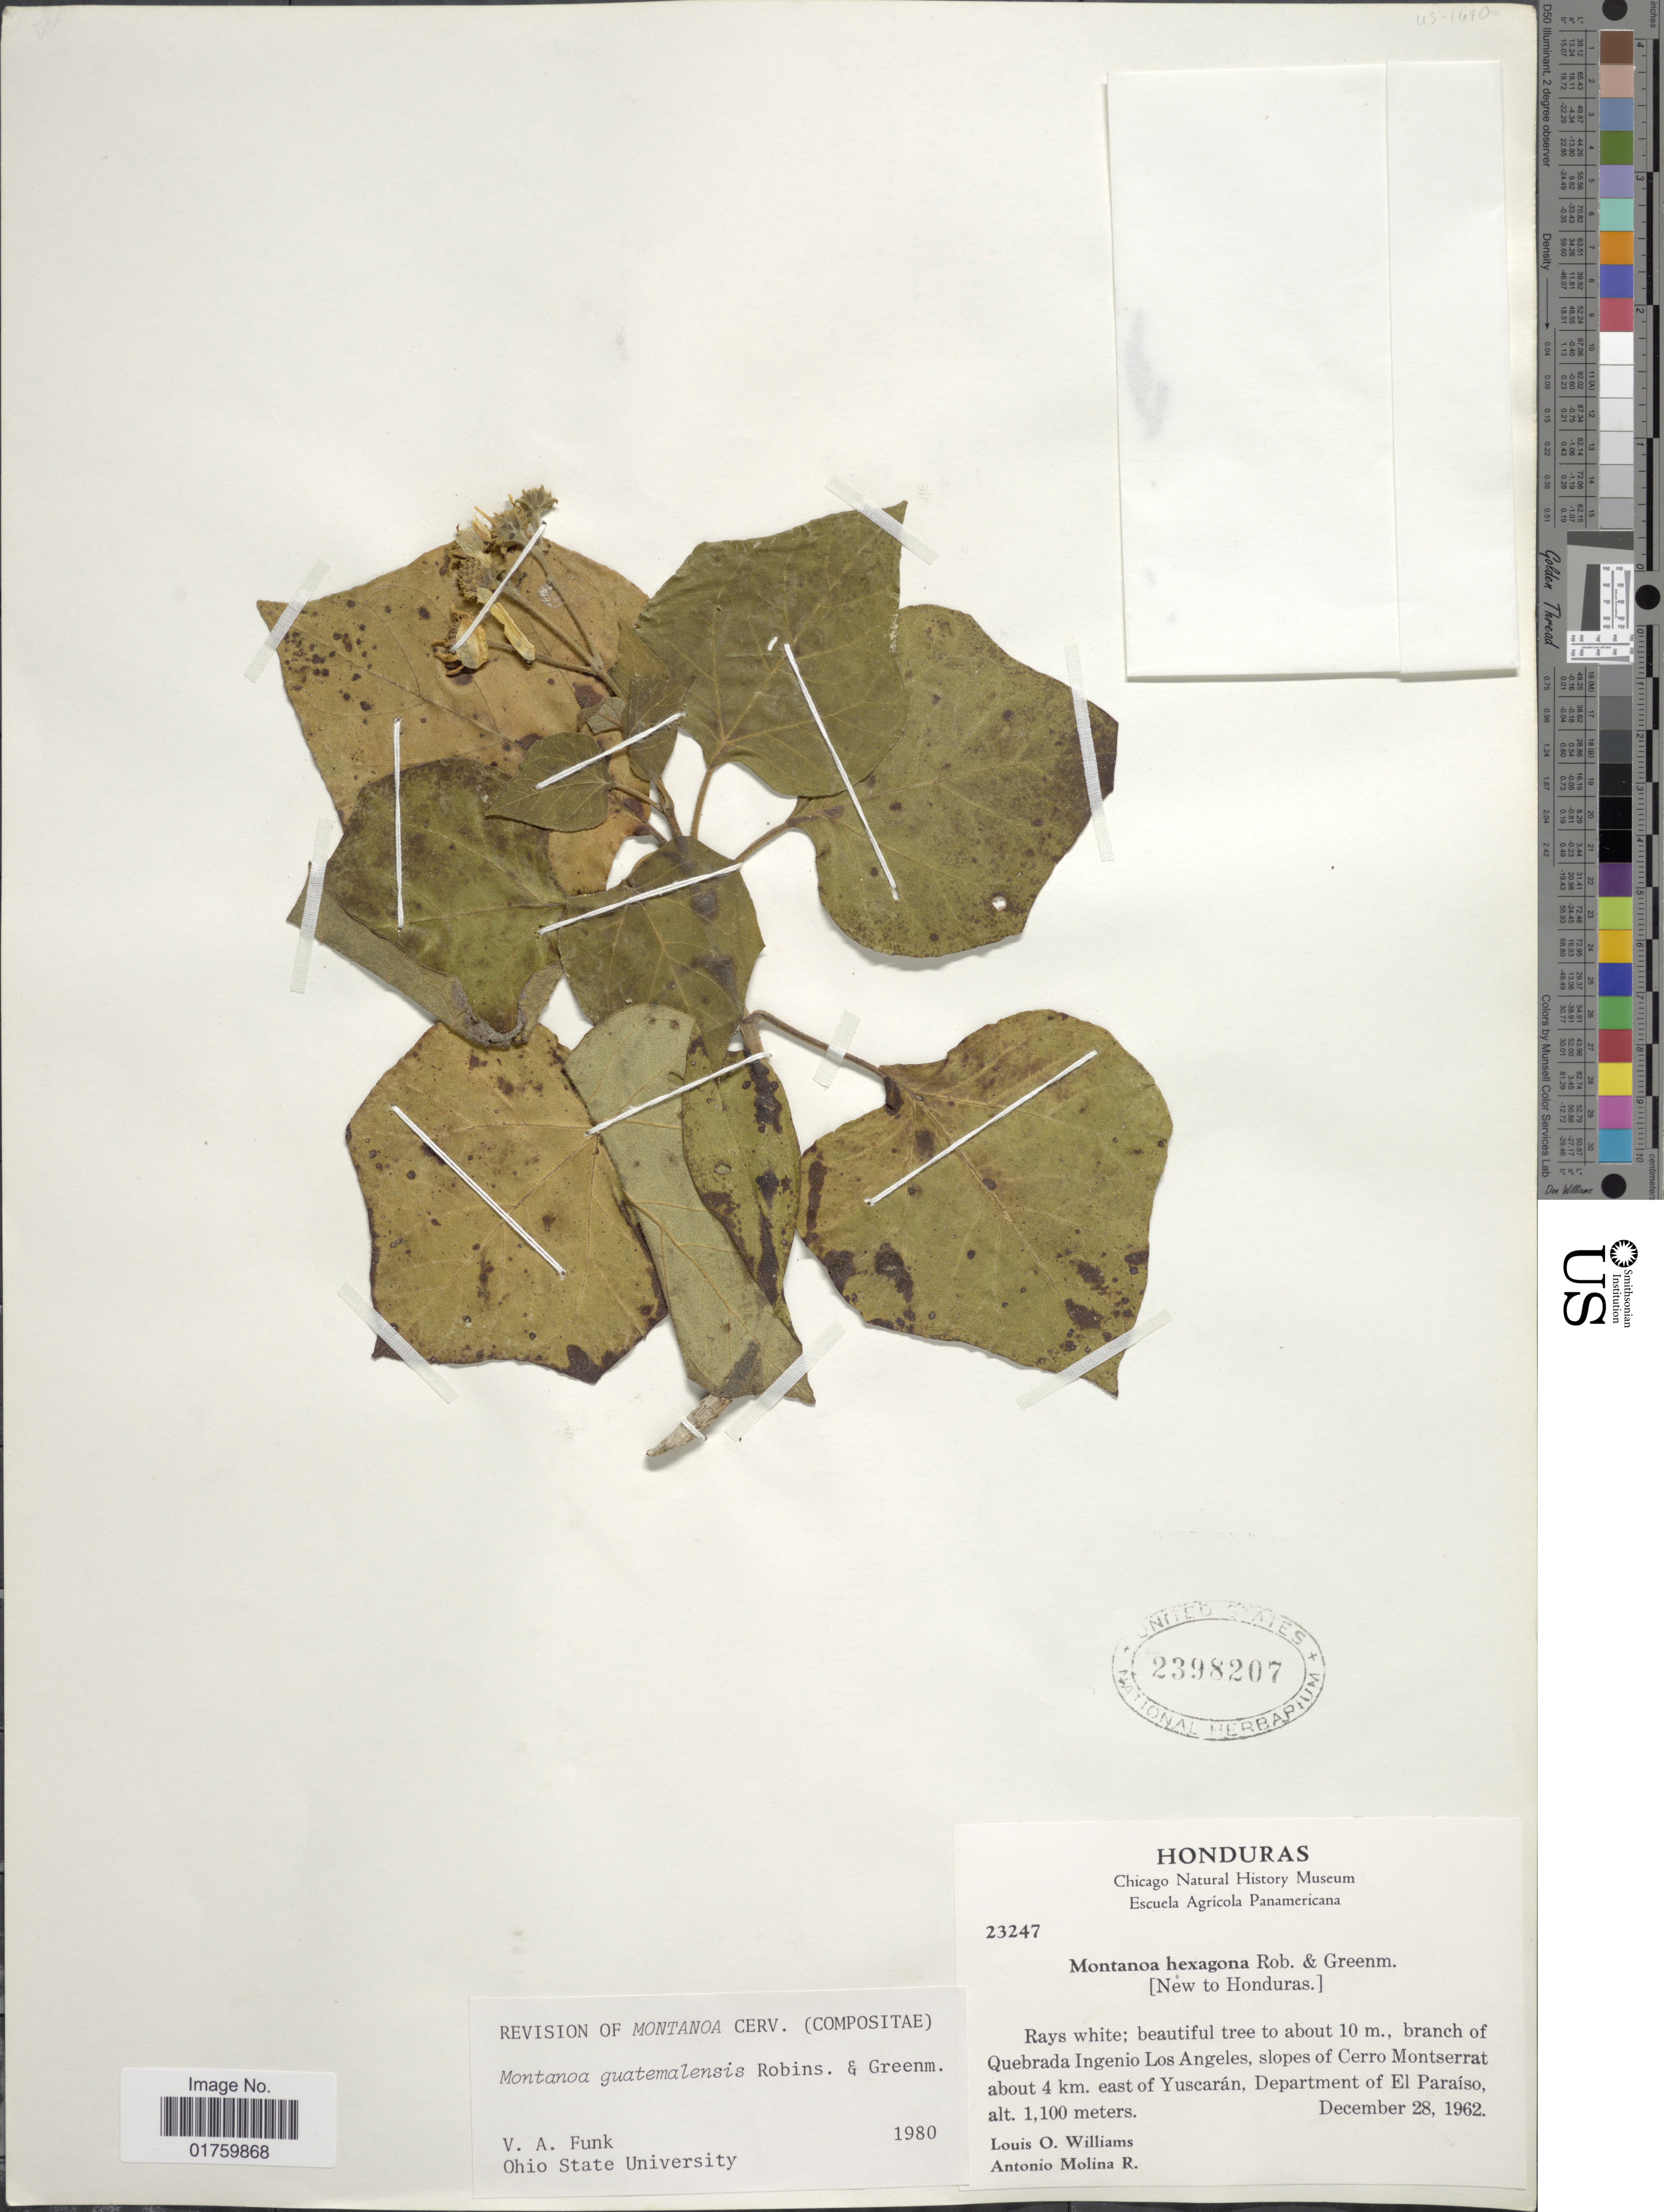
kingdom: Plantae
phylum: Tracheophyta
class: Magnoliopsida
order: Asterales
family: Asteraceae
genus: Montanoa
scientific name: Montanoa guatemalensis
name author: B.L. Rob. & Greenm.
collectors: L. O. Williams & A. Molina R.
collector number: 23247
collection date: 1962-12-28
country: Honduras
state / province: El Paraíso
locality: Branch of Quebrada Ingenio Los Angeles, slopes of Cerro Montserrat about 4 km. east of Yuscaran.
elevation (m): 1100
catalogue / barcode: US 2398207